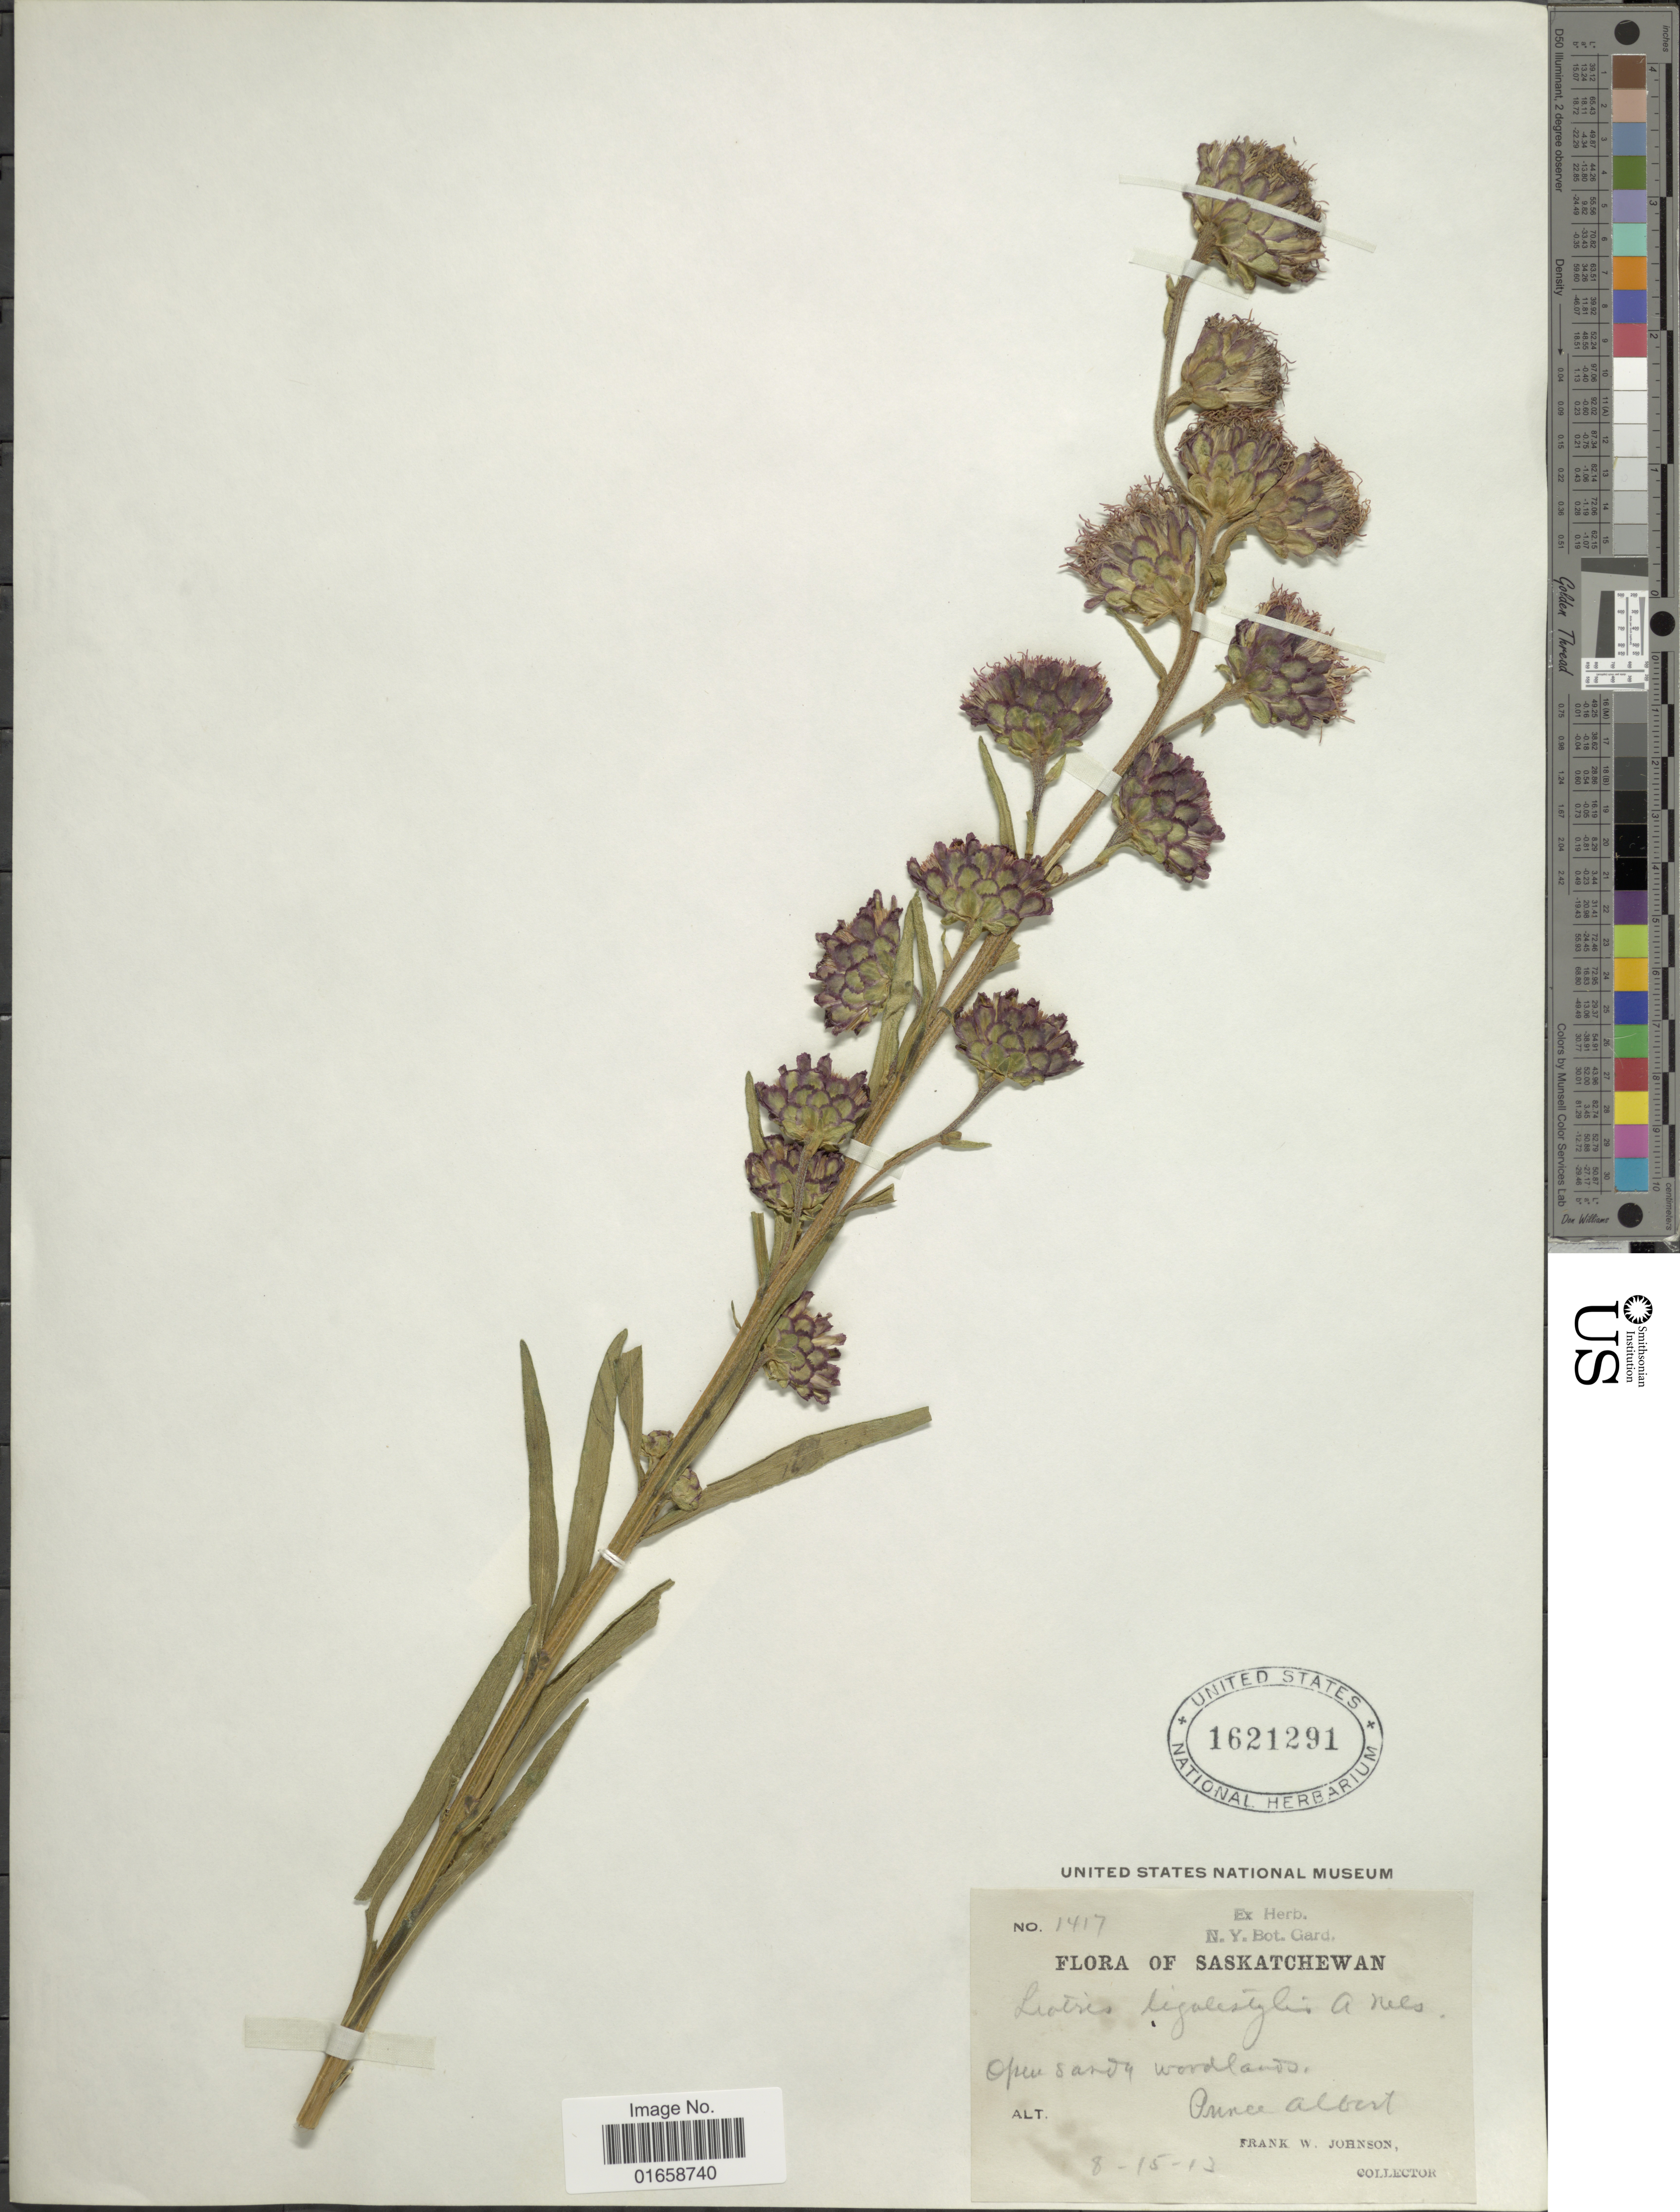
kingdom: Plantae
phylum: Tracheophyta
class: Magnoliopsida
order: Asterales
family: Asteraceae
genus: Liatris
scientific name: Liatris ligulistylis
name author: (A. Nelson) K. Schum.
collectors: F. W. Johnson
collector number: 1417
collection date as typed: Transcribed d/m/y: 15/8/13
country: Canada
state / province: Saskatchewan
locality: Open sandy woodland, Prince Albert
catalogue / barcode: US 1621291